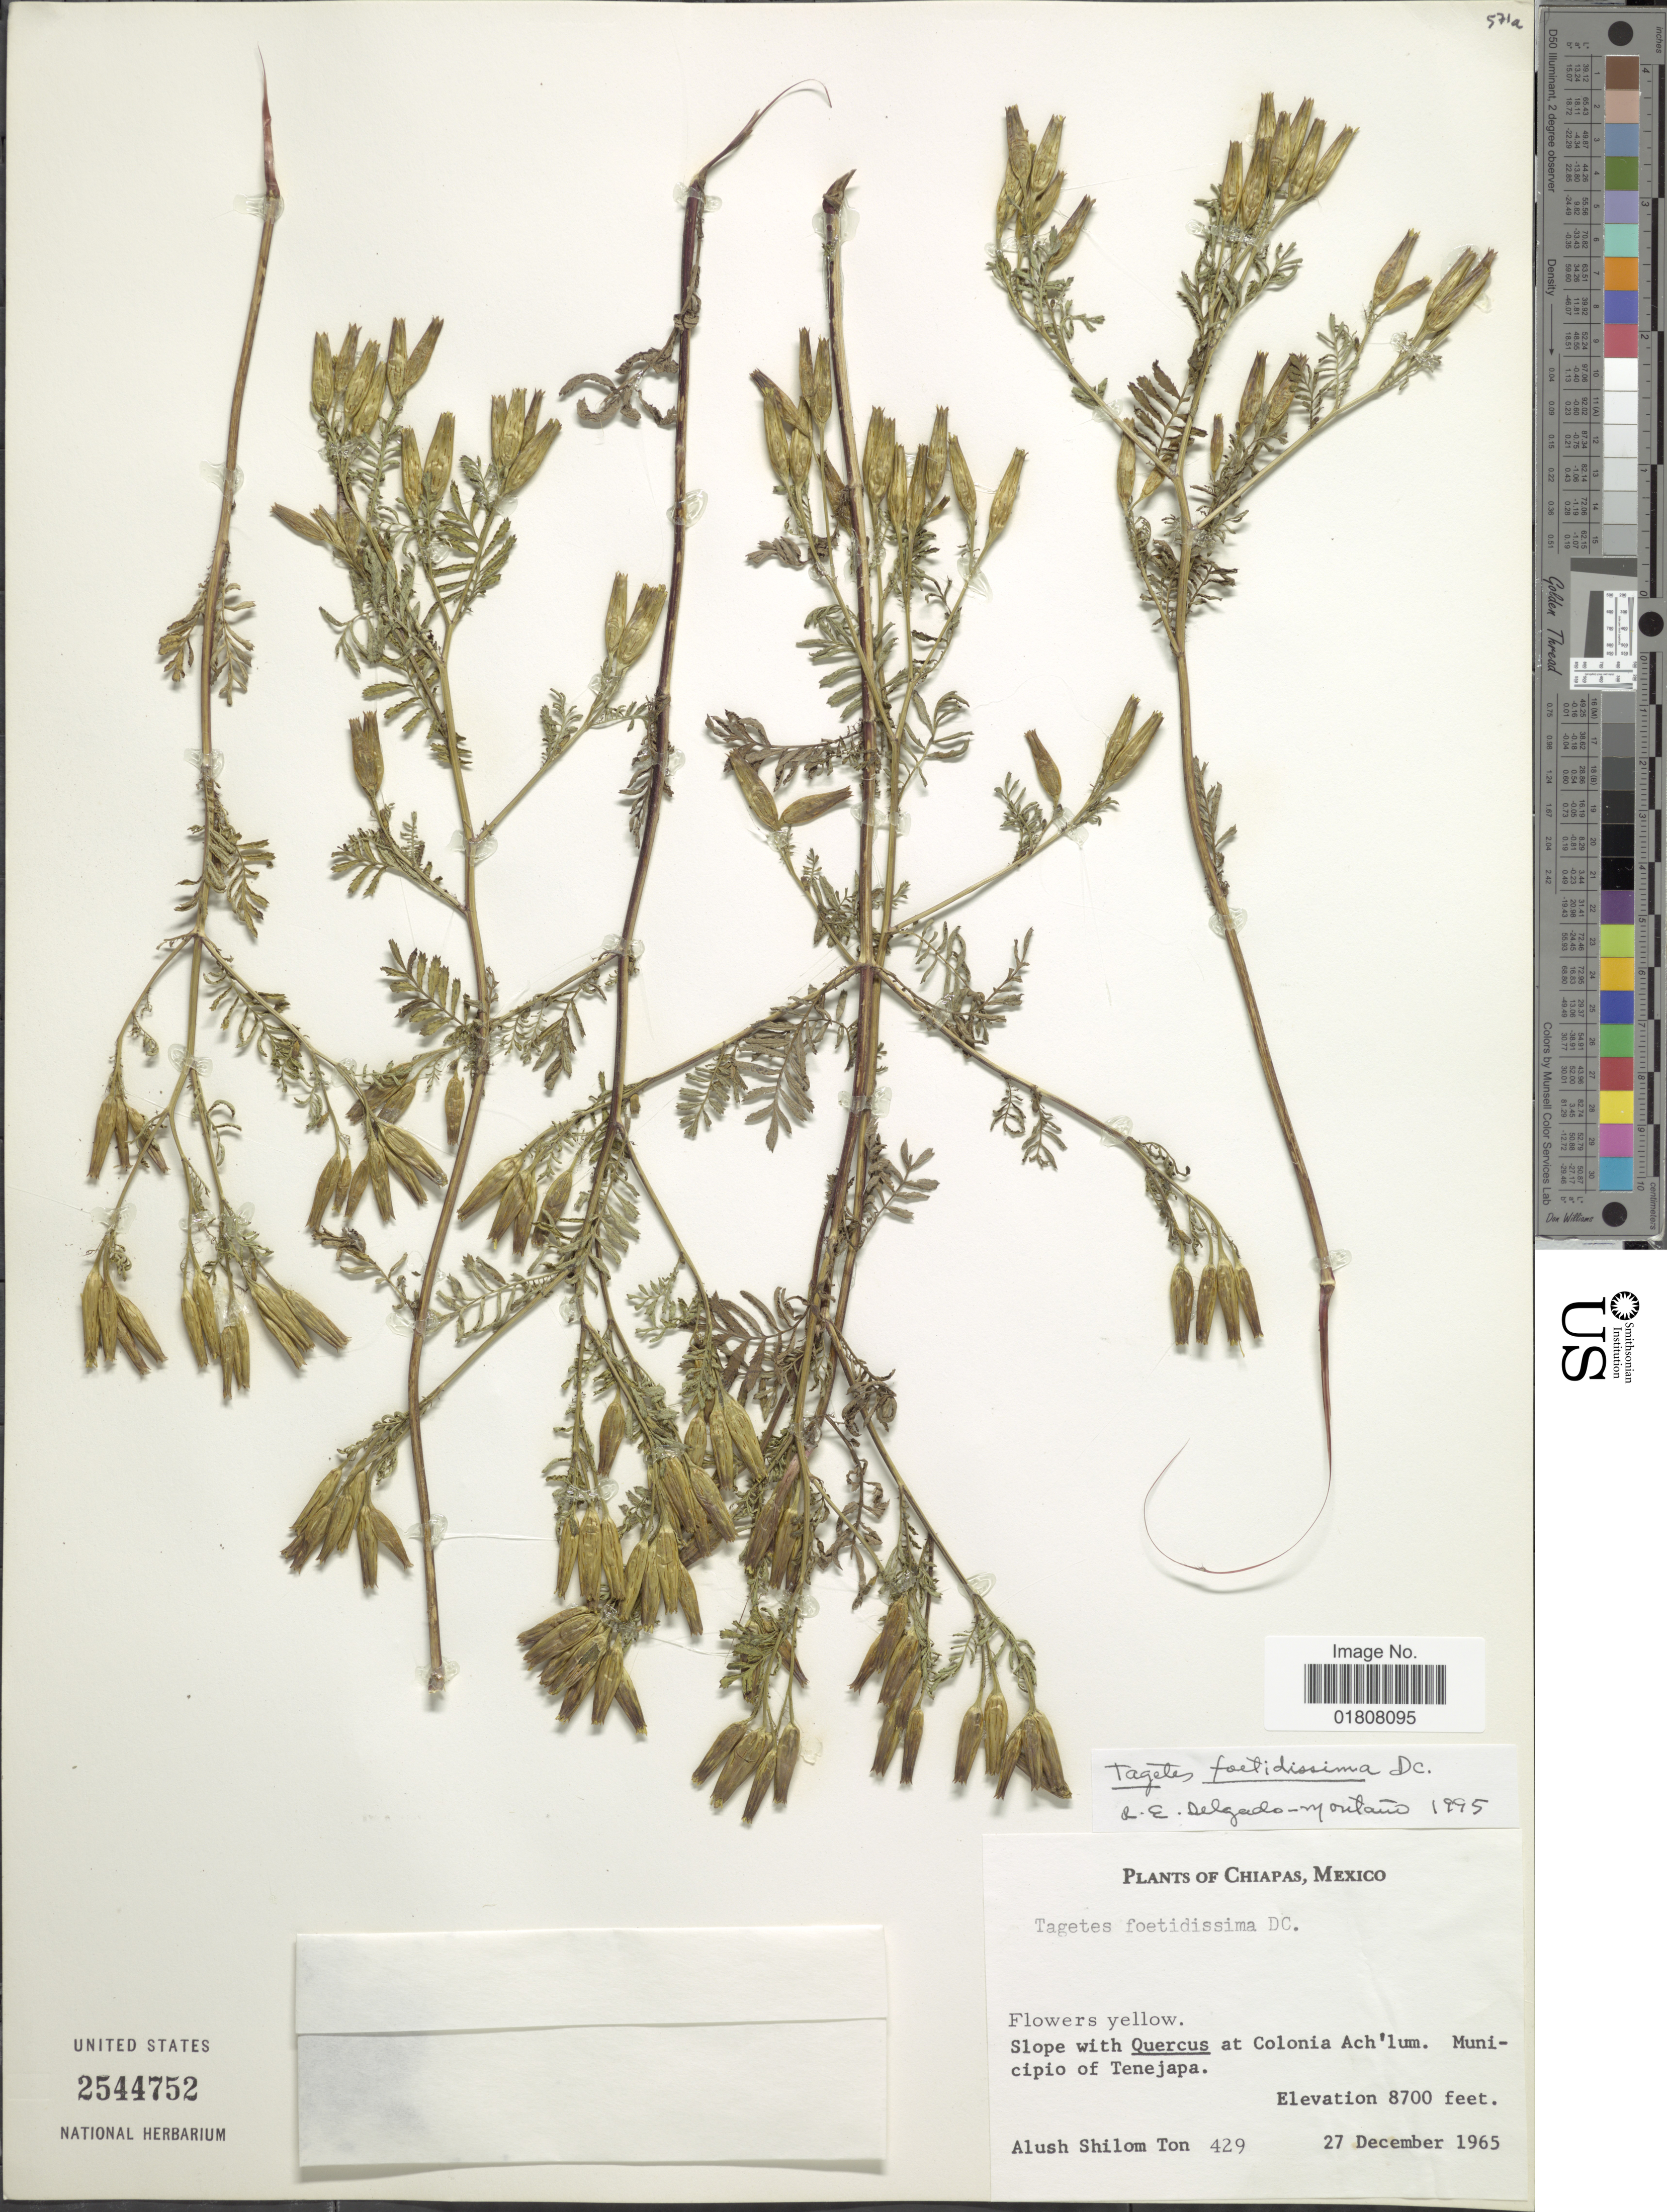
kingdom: Plantae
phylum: Tracheophyta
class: Magnoliopsida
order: Asterales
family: Asteraceae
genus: Tagetes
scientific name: Tagetes foetidissima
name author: DC.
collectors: A. M. Ton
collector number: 429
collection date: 1965-12-27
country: Mexico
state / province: Chiapas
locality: Colonia Ach'lum, Municipio of Tenejapa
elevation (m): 2652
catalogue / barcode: US 2544752